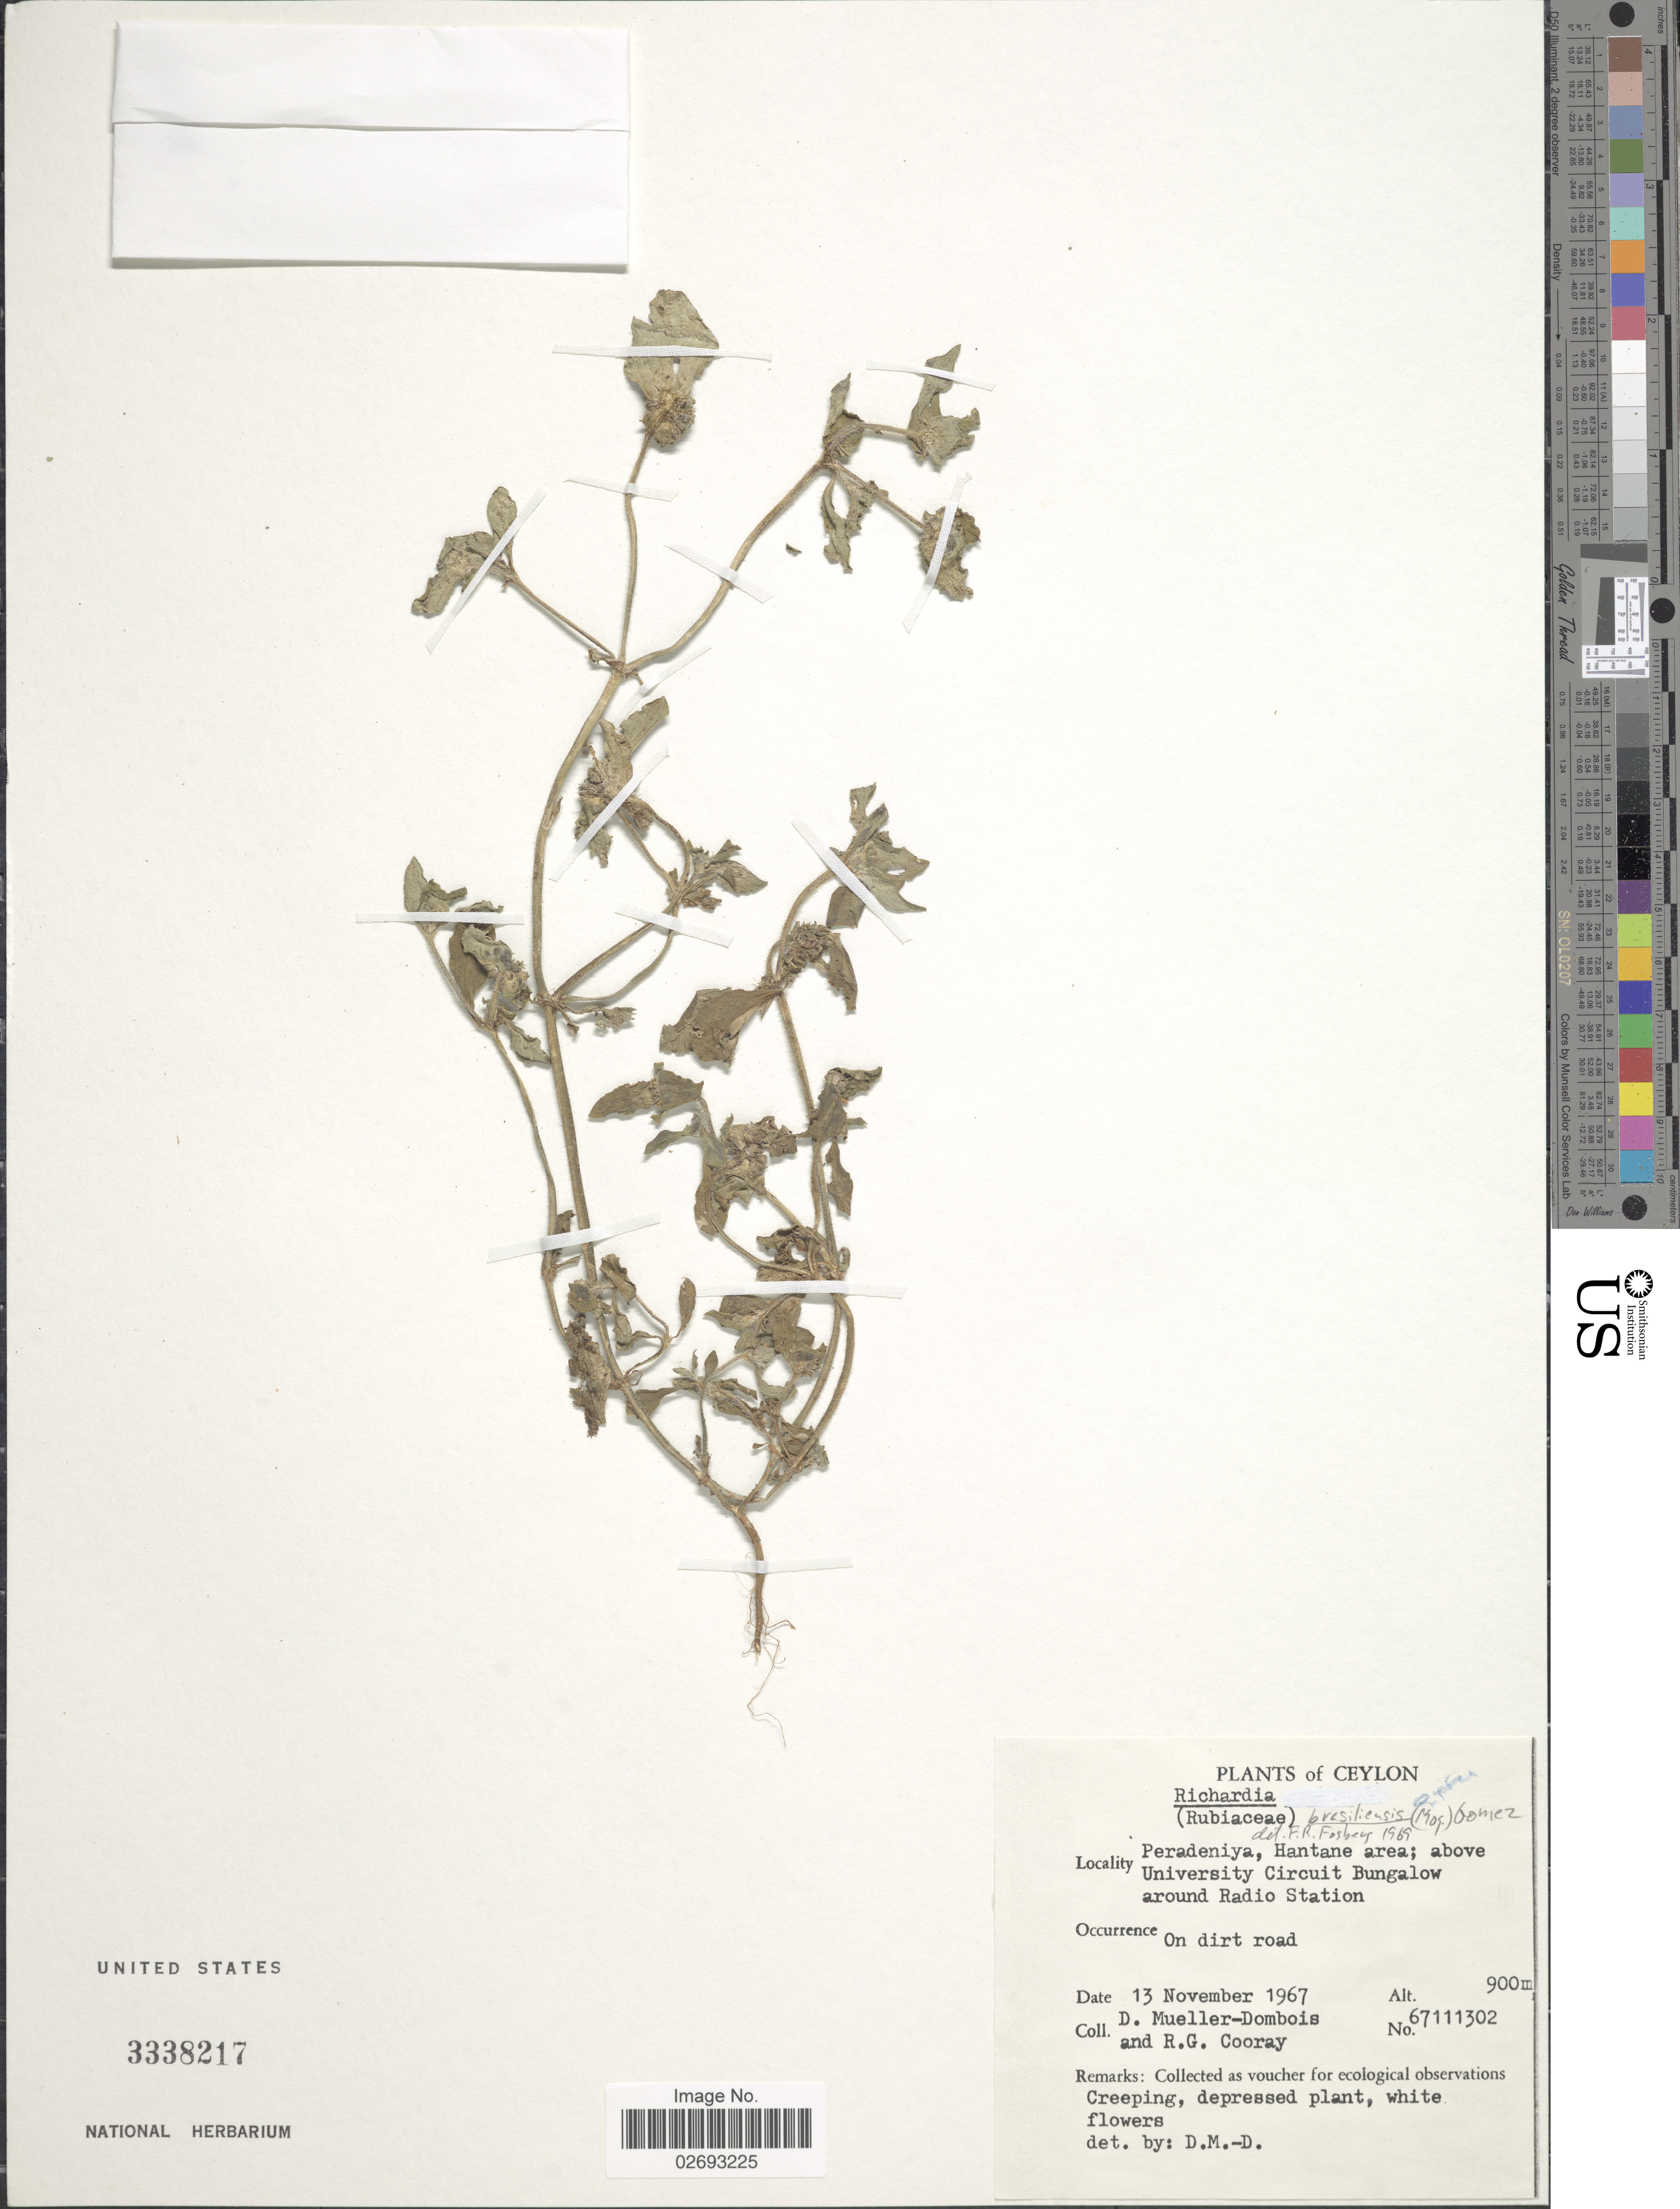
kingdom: Plantae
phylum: Tracheophyta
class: Magnoliopsida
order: Gentianales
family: Rubiaceae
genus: Richardia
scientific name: Richardia brasiliensis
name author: Gomes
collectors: D. Mueller-Dombois & R. Cooray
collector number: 67111302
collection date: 1967-11-13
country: Sri Lanka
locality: Ceylon. Peradeniya, Hantane area; above University Circuit Bungalow around Radio Station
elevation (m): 900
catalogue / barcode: US 3338217